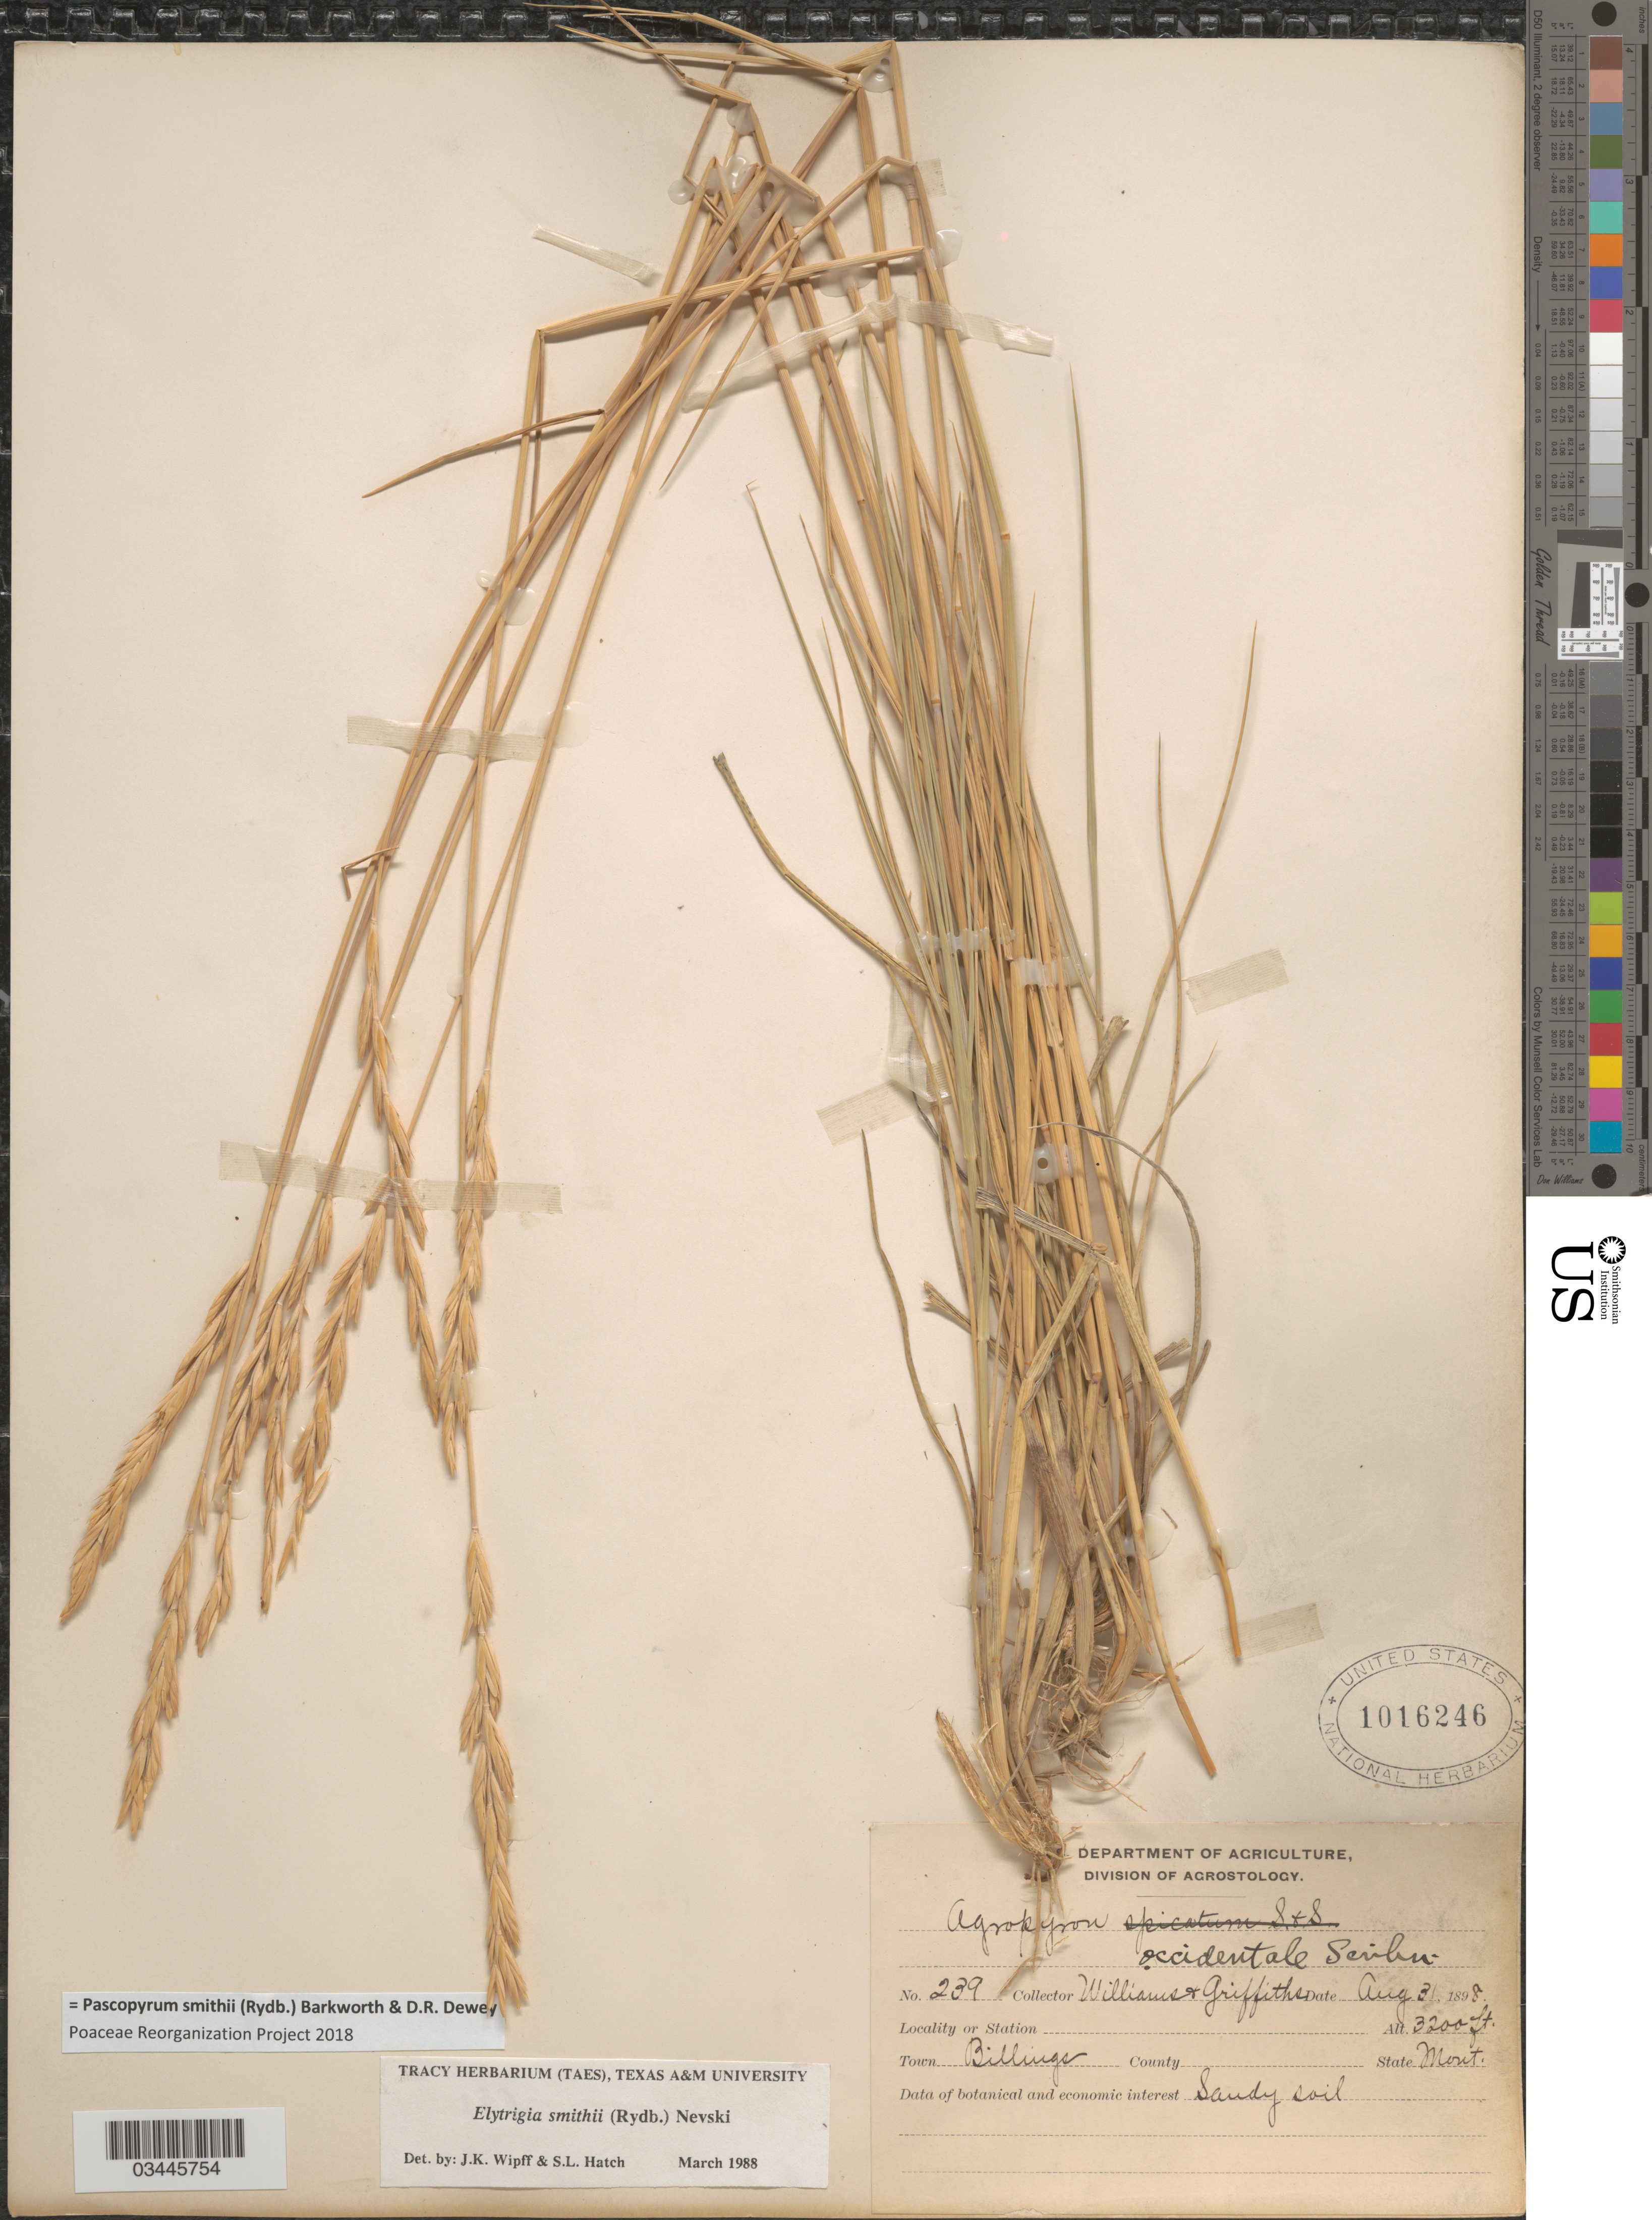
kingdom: Plantae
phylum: Tracheophyta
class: Liliopsida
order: Poales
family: Poaceae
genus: Pascopyrum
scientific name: Pascopyrum smithii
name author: (Rydb.) Barkworth & Dewey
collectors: -- Williams & -- Griffiths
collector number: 239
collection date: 1898-08-31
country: United States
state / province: Montana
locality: Town Billings.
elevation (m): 975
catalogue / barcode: US 1016246